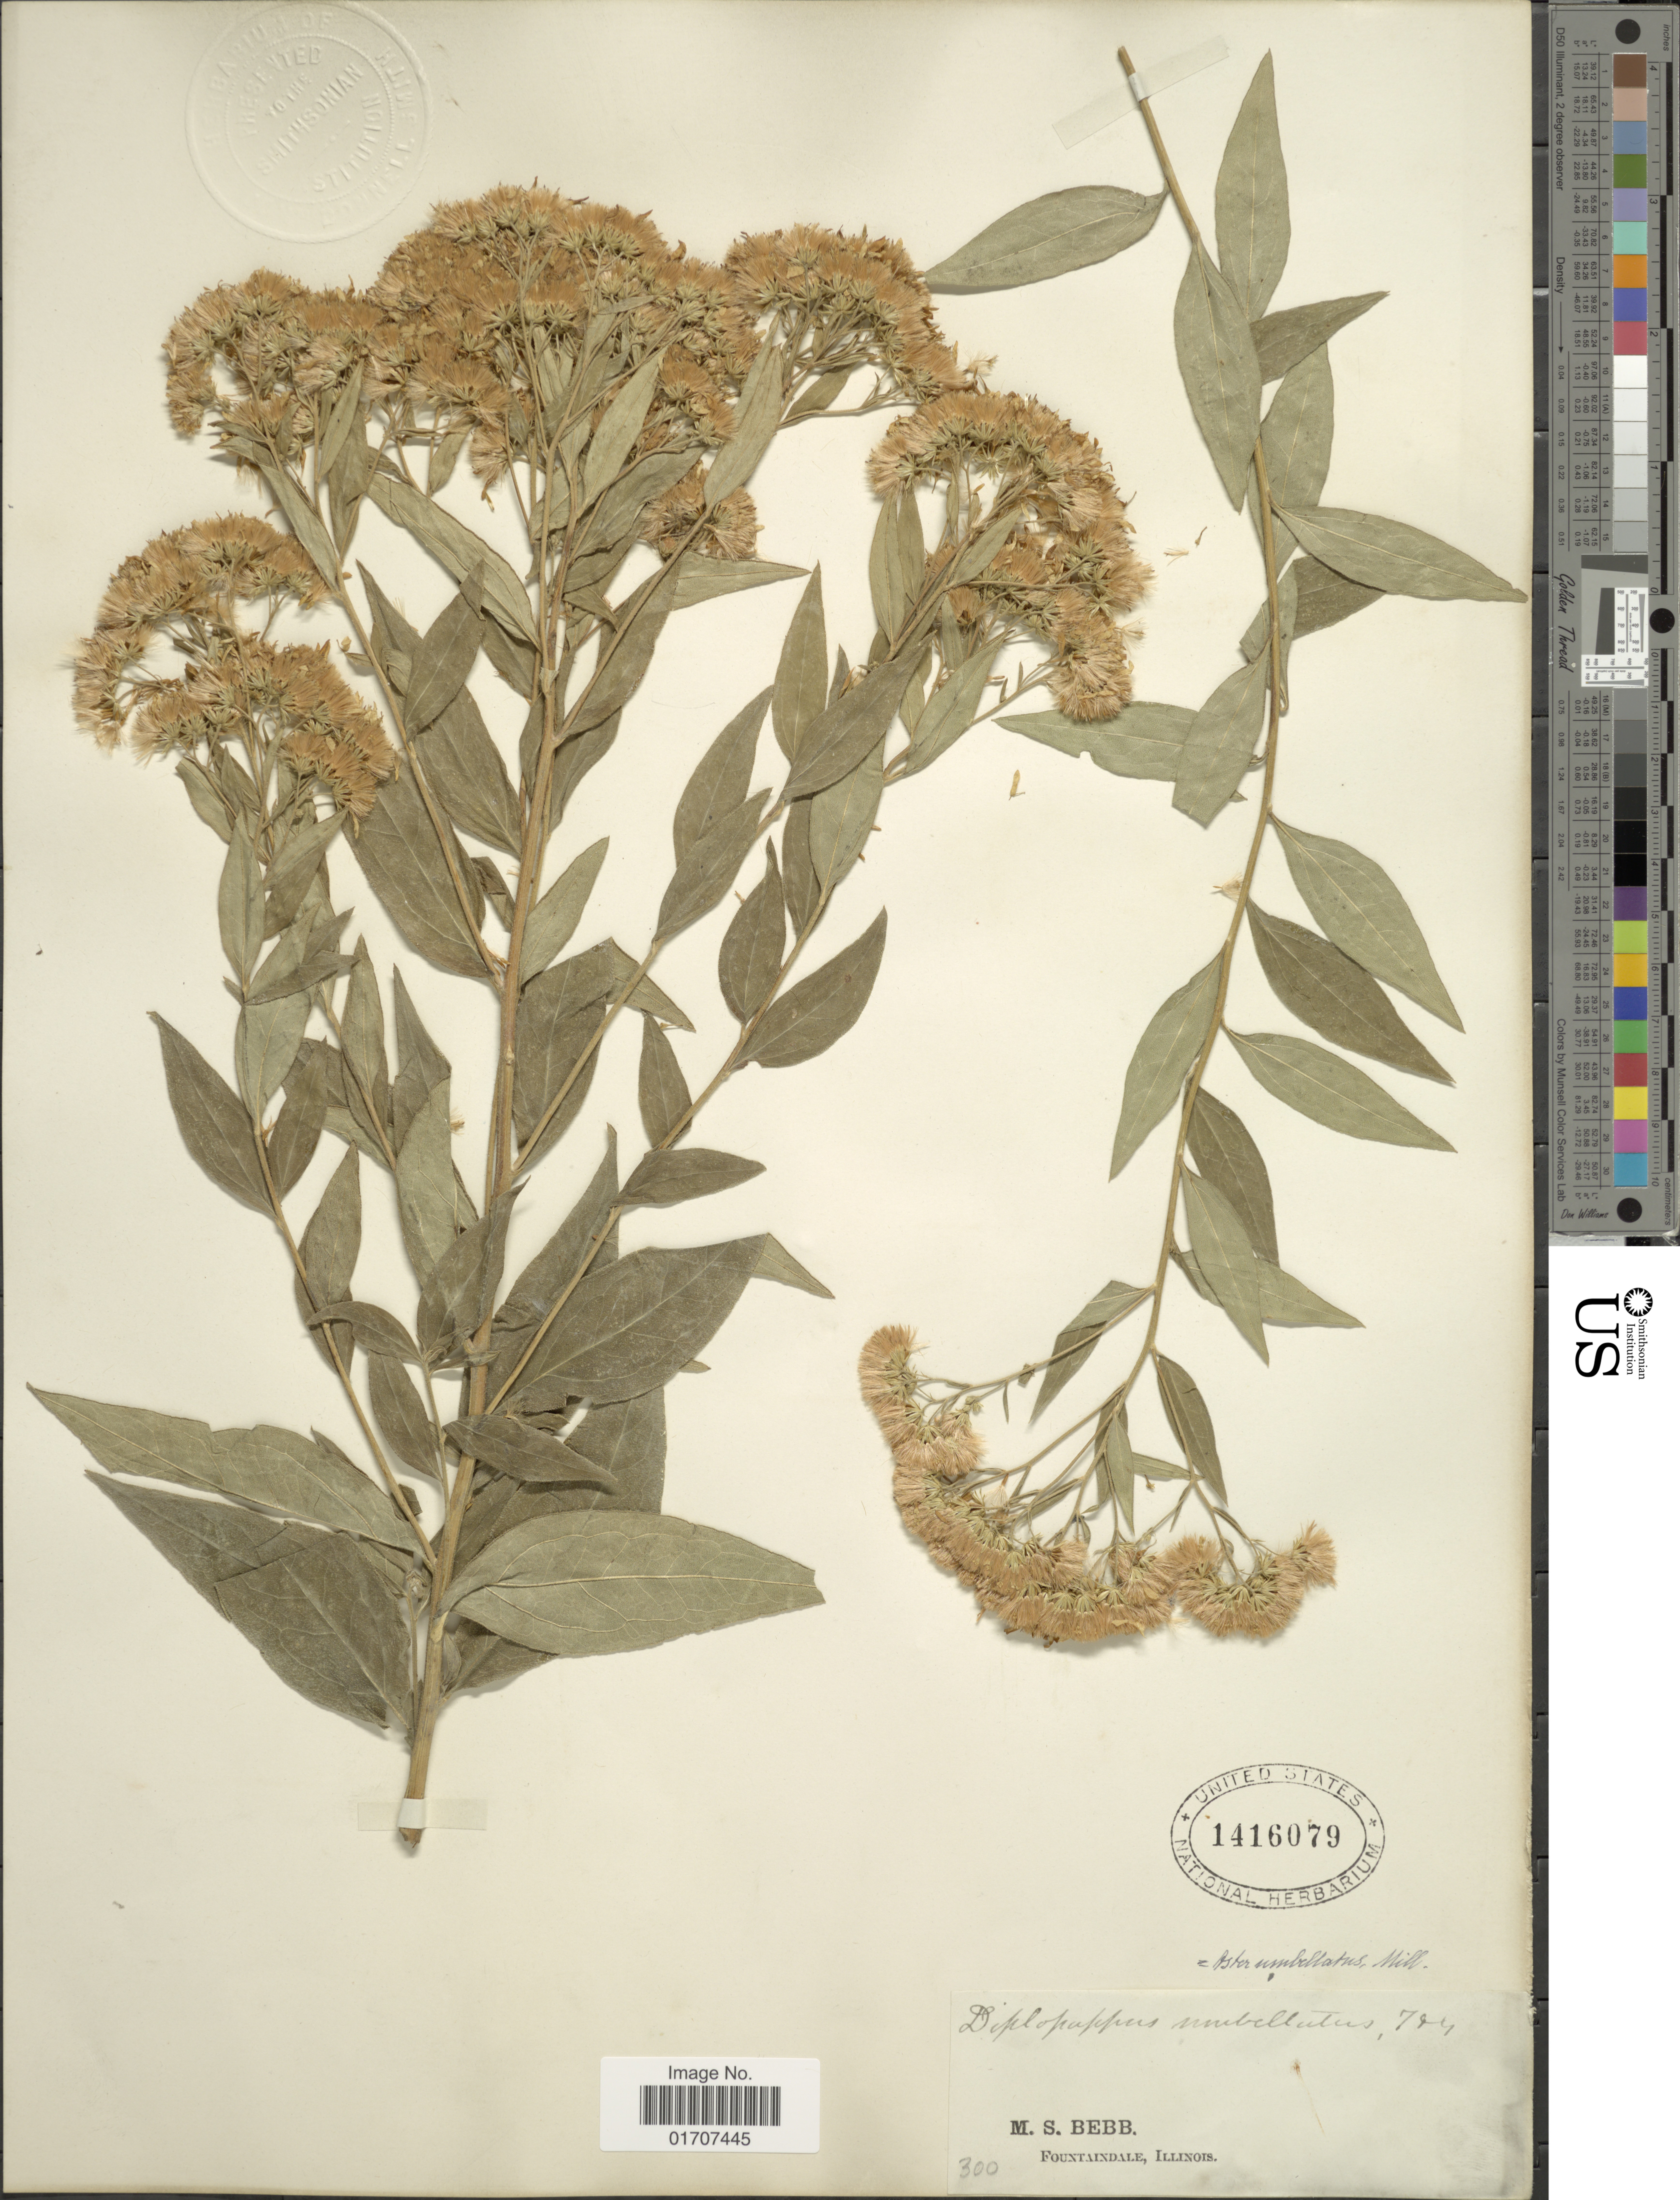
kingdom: Plantae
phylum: Tracheophyta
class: Magnoliopsida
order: Asterales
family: Asteraceae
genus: Doellingeria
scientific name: Doellingeria umbellata var. umbellata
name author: Nees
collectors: M. Bebb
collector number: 300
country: United States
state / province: Illinois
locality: Fountaindale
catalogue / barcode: US 1416079